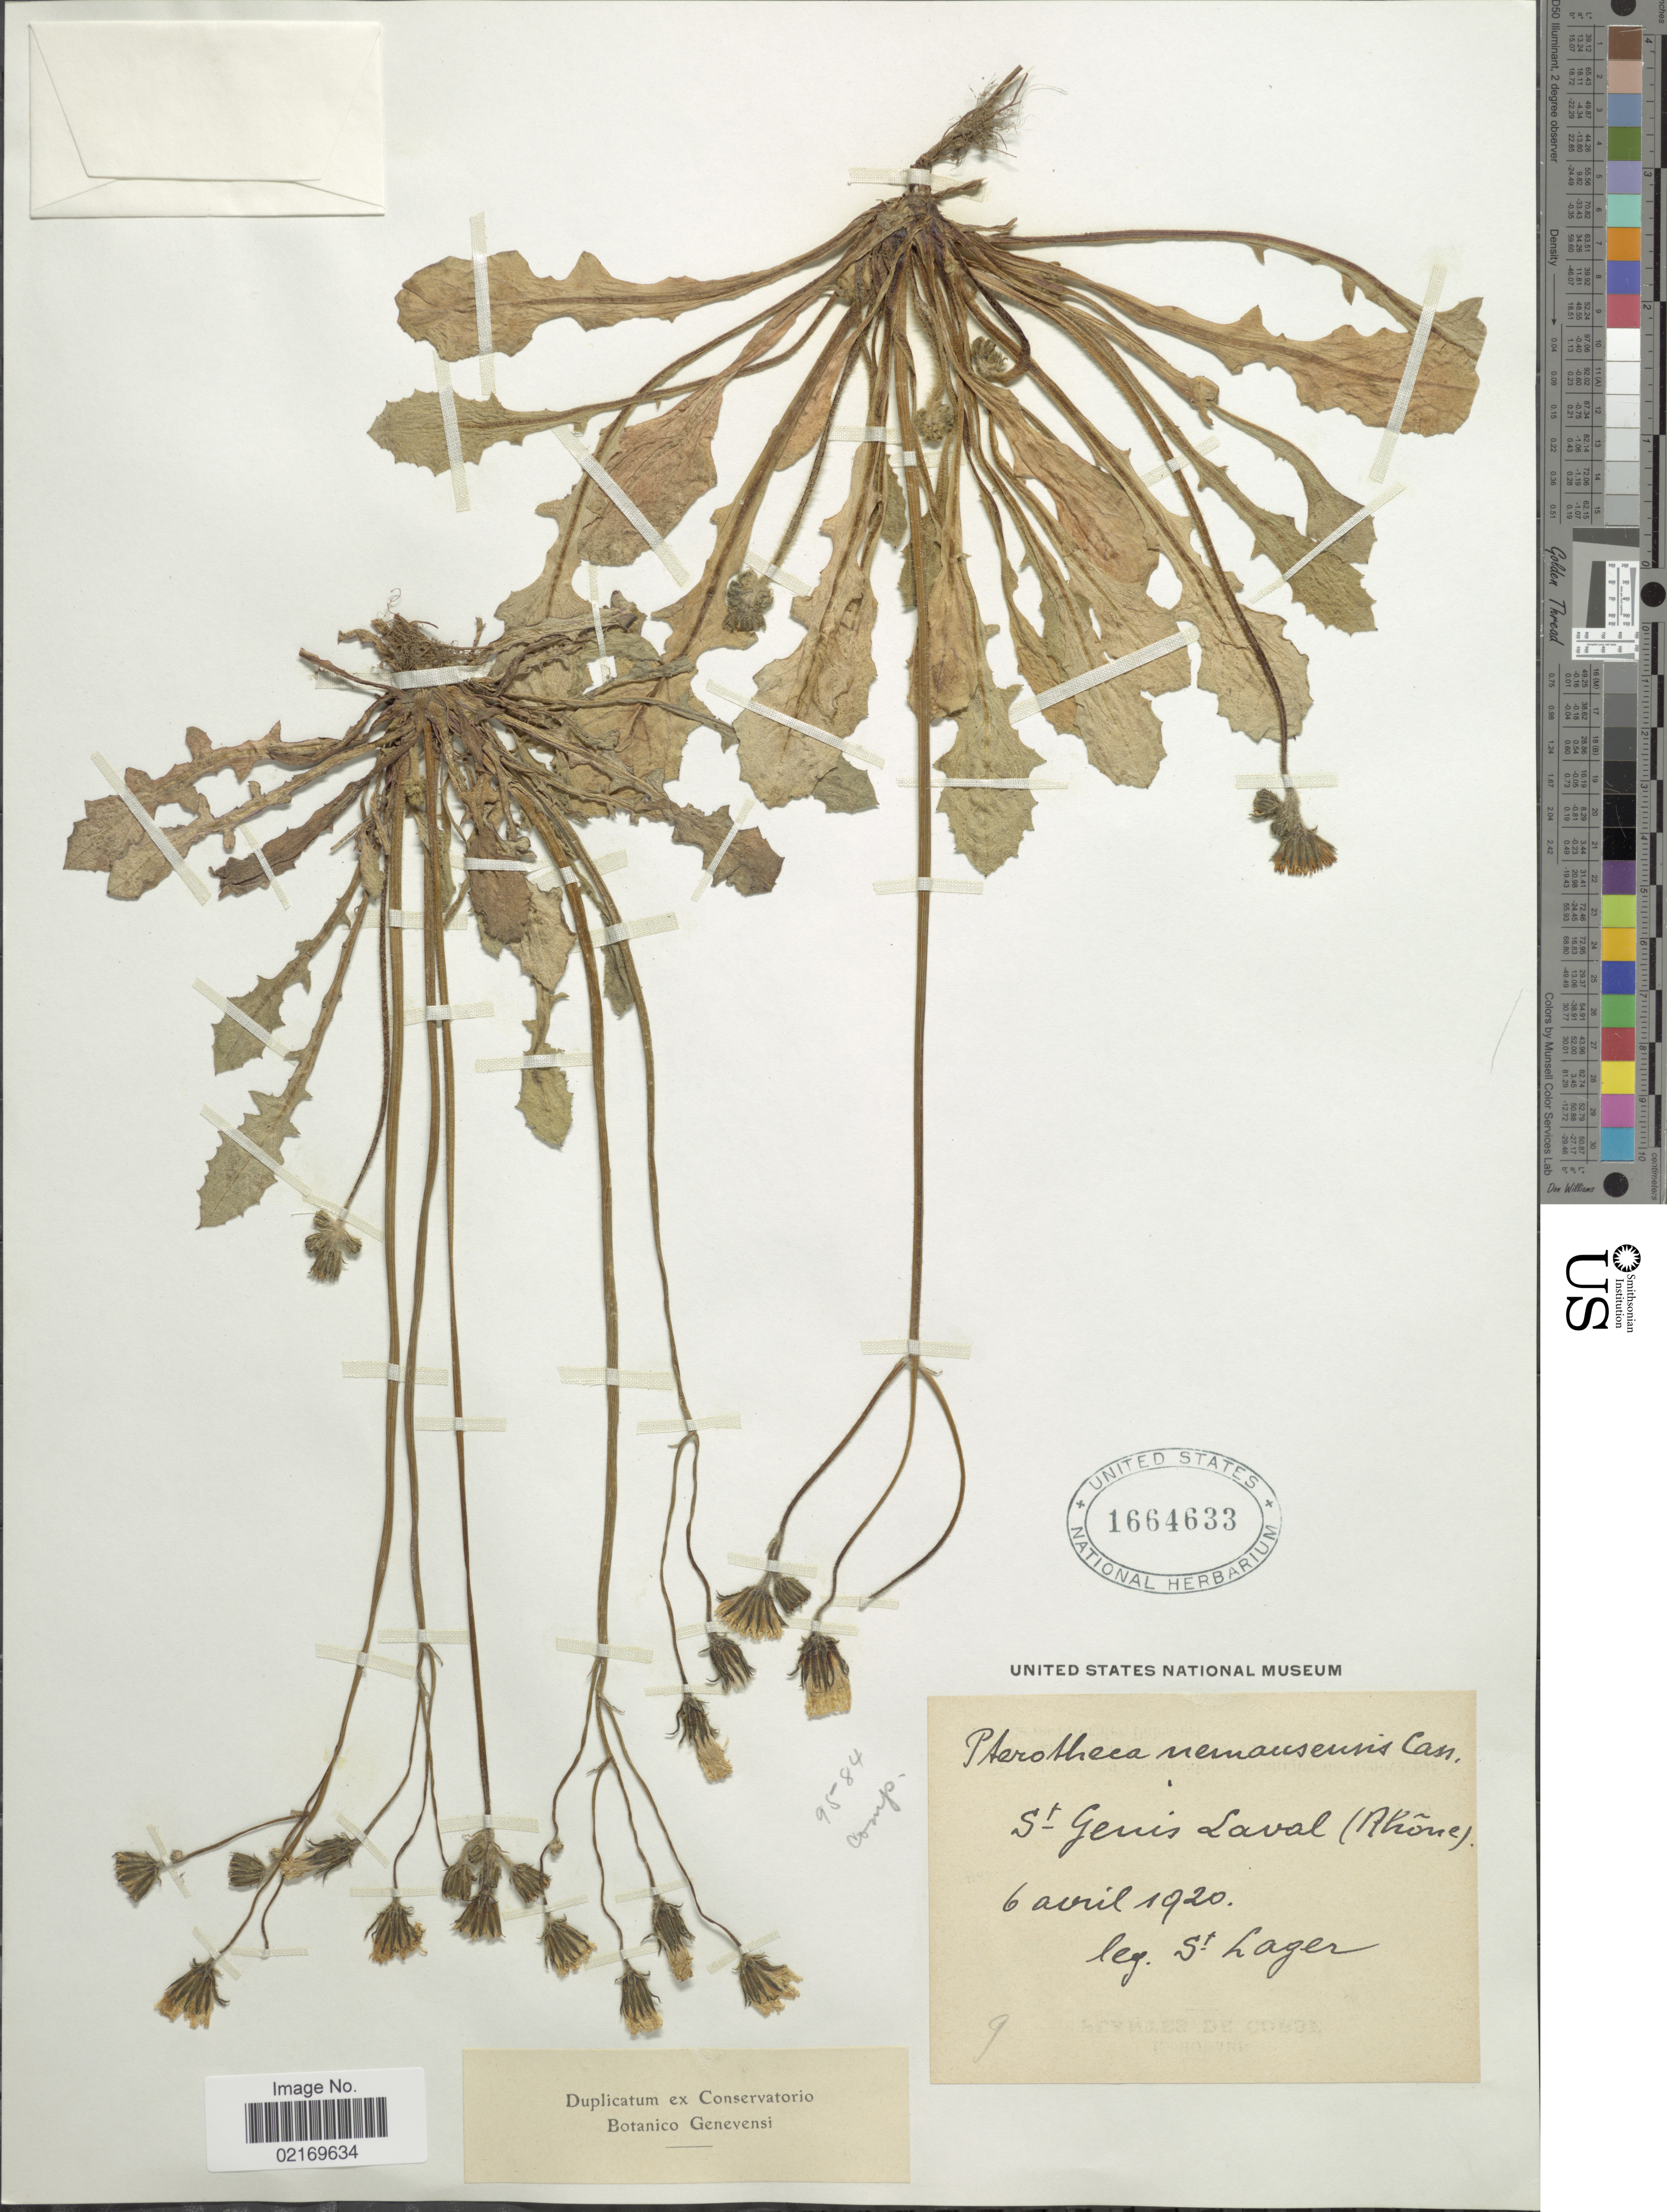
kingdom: Plantae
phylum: Tracheophyta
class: Magnoliopsida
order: Asterales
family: Asteraceae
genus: Crepis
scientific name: Crepis sancta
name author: (L.) Bornm.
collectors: -. St. Lager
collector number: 9*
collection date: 1920-04-06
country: France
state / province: Auvergne-Rhône-Alpes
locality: St Genis Laval (Rhone)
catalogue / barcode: US 1664633